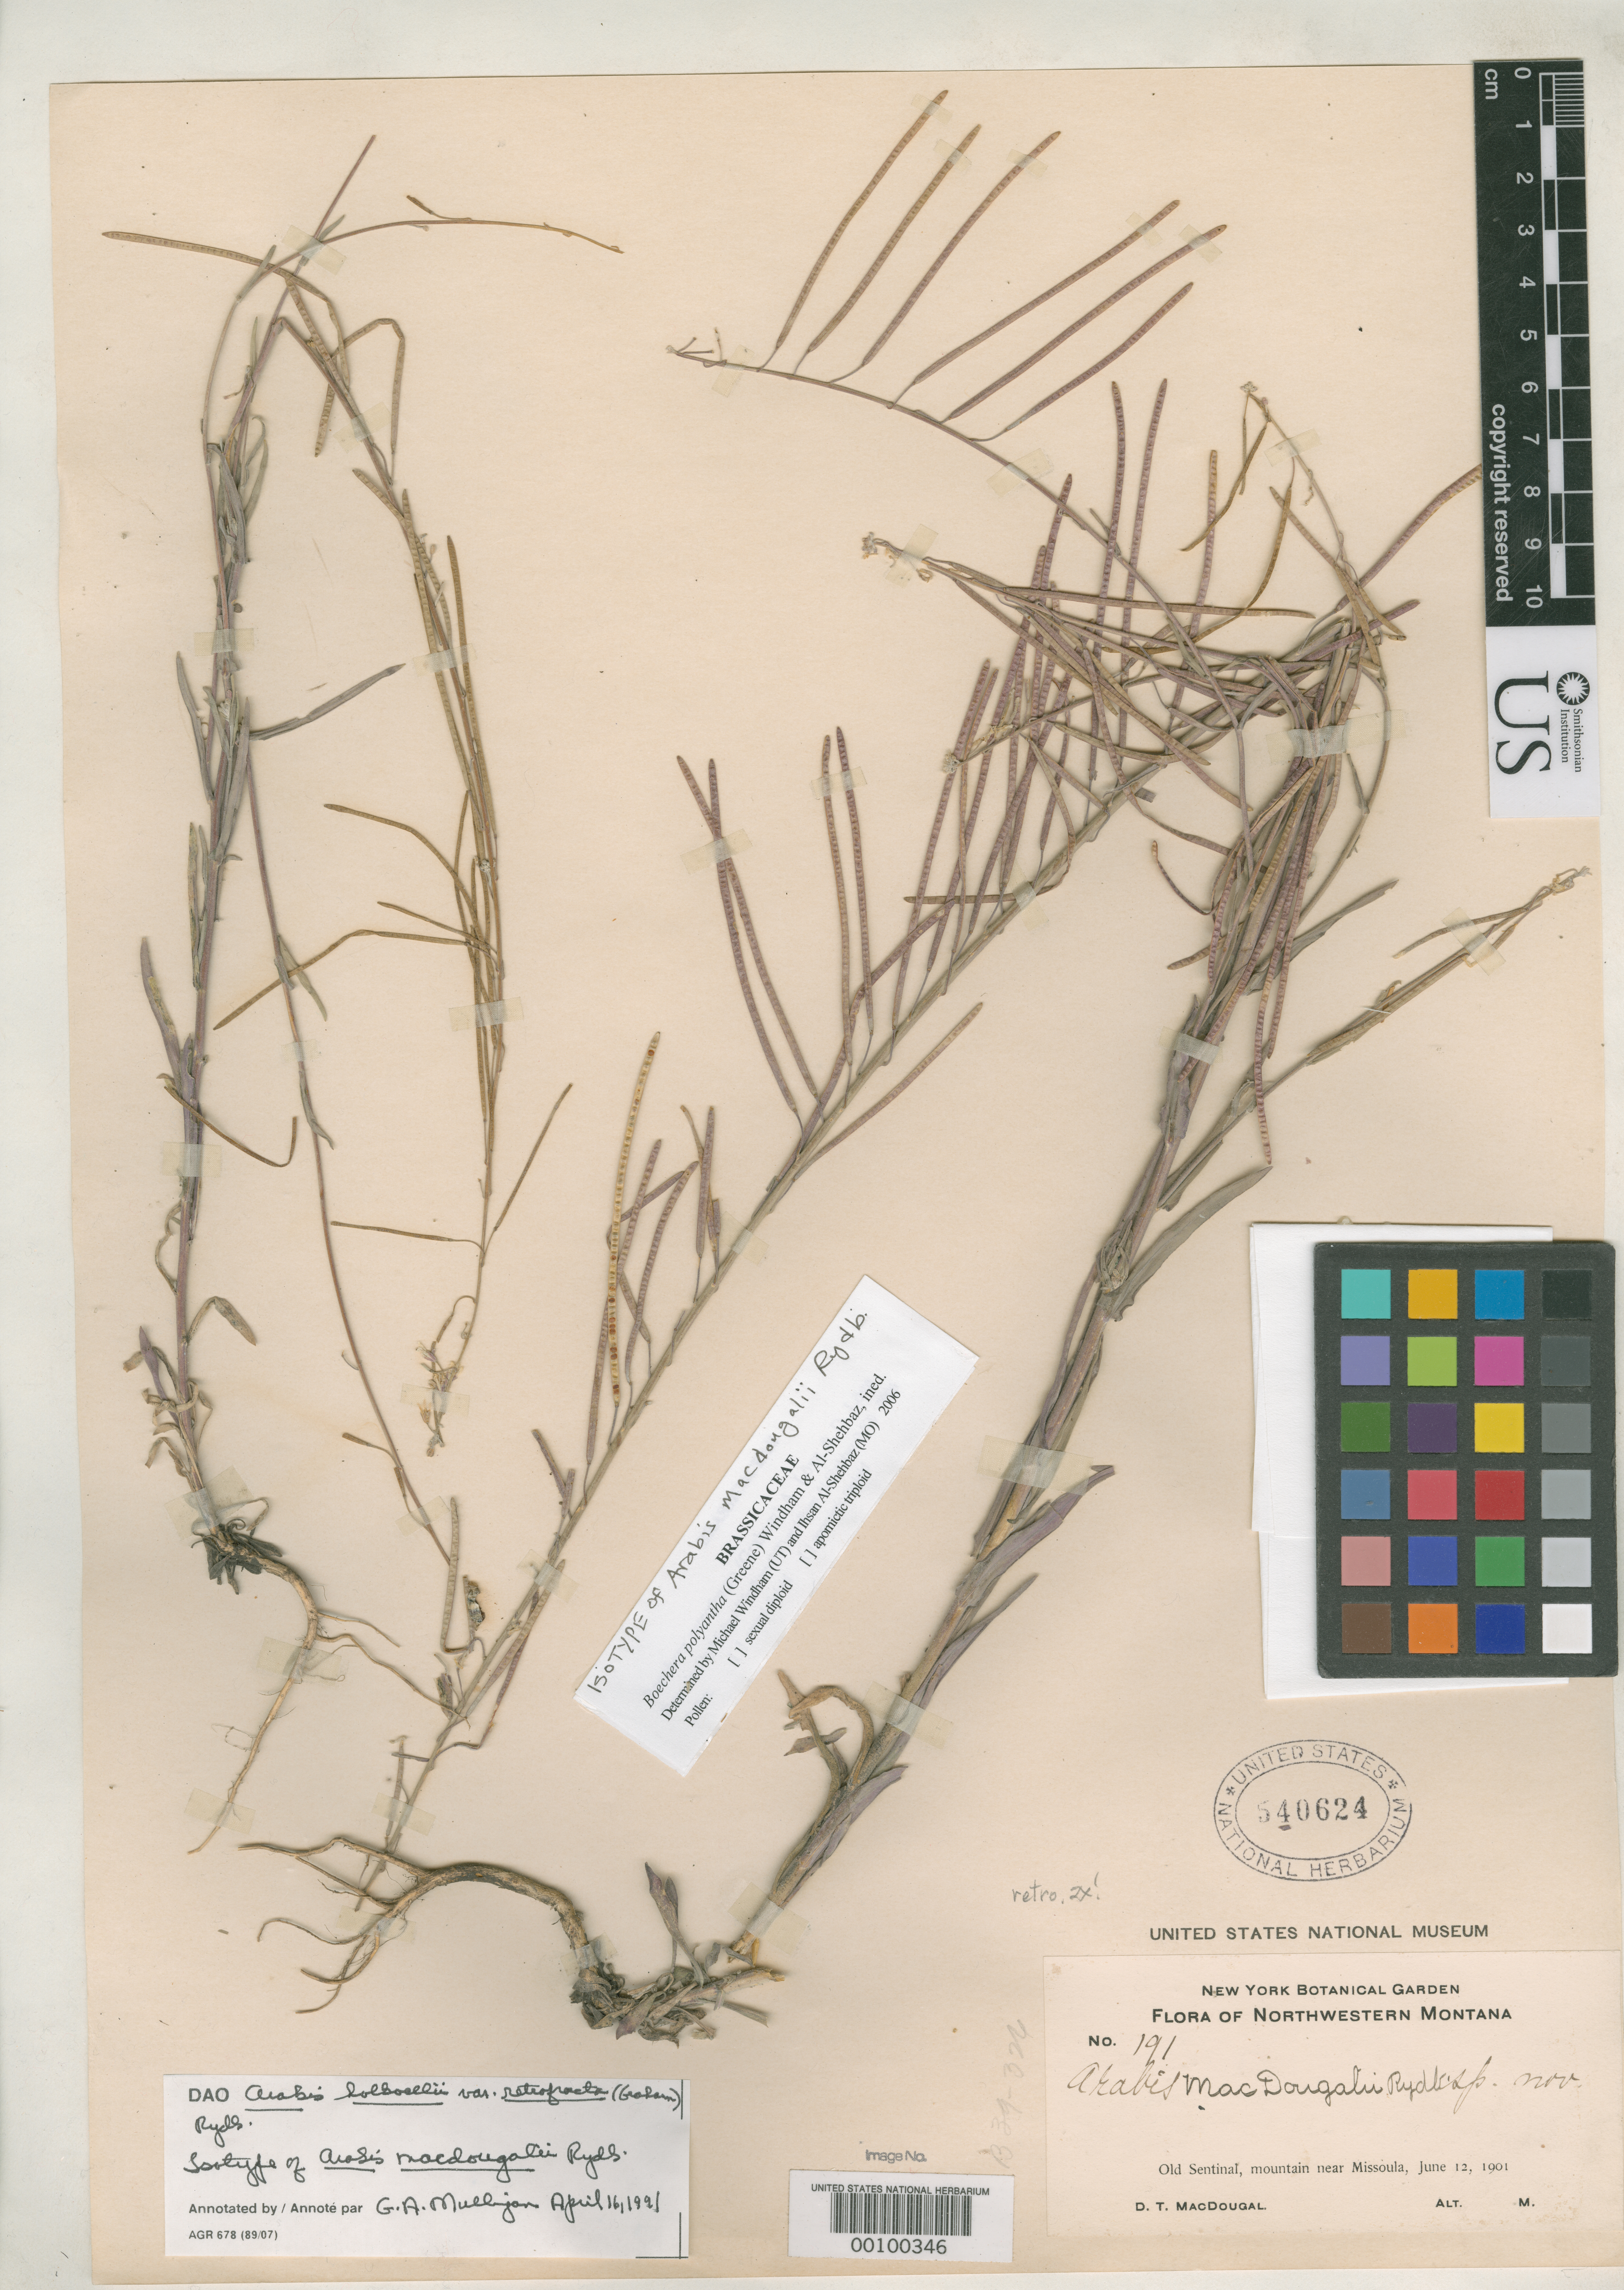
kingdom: Plantae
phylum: Tracheophyta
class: Magnoliopsida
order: Brassicales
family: Brassicaceae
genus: Arabis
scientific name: Arabis macdougalii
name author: Rydb.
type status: Isotype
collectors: D. T. MacDougal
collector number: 191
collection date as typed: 12 Jun 1901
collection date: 1901-06-12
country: United States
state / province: Montana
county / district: Missoula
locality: Old Sentinel; Missoula.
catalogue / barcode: US 540624